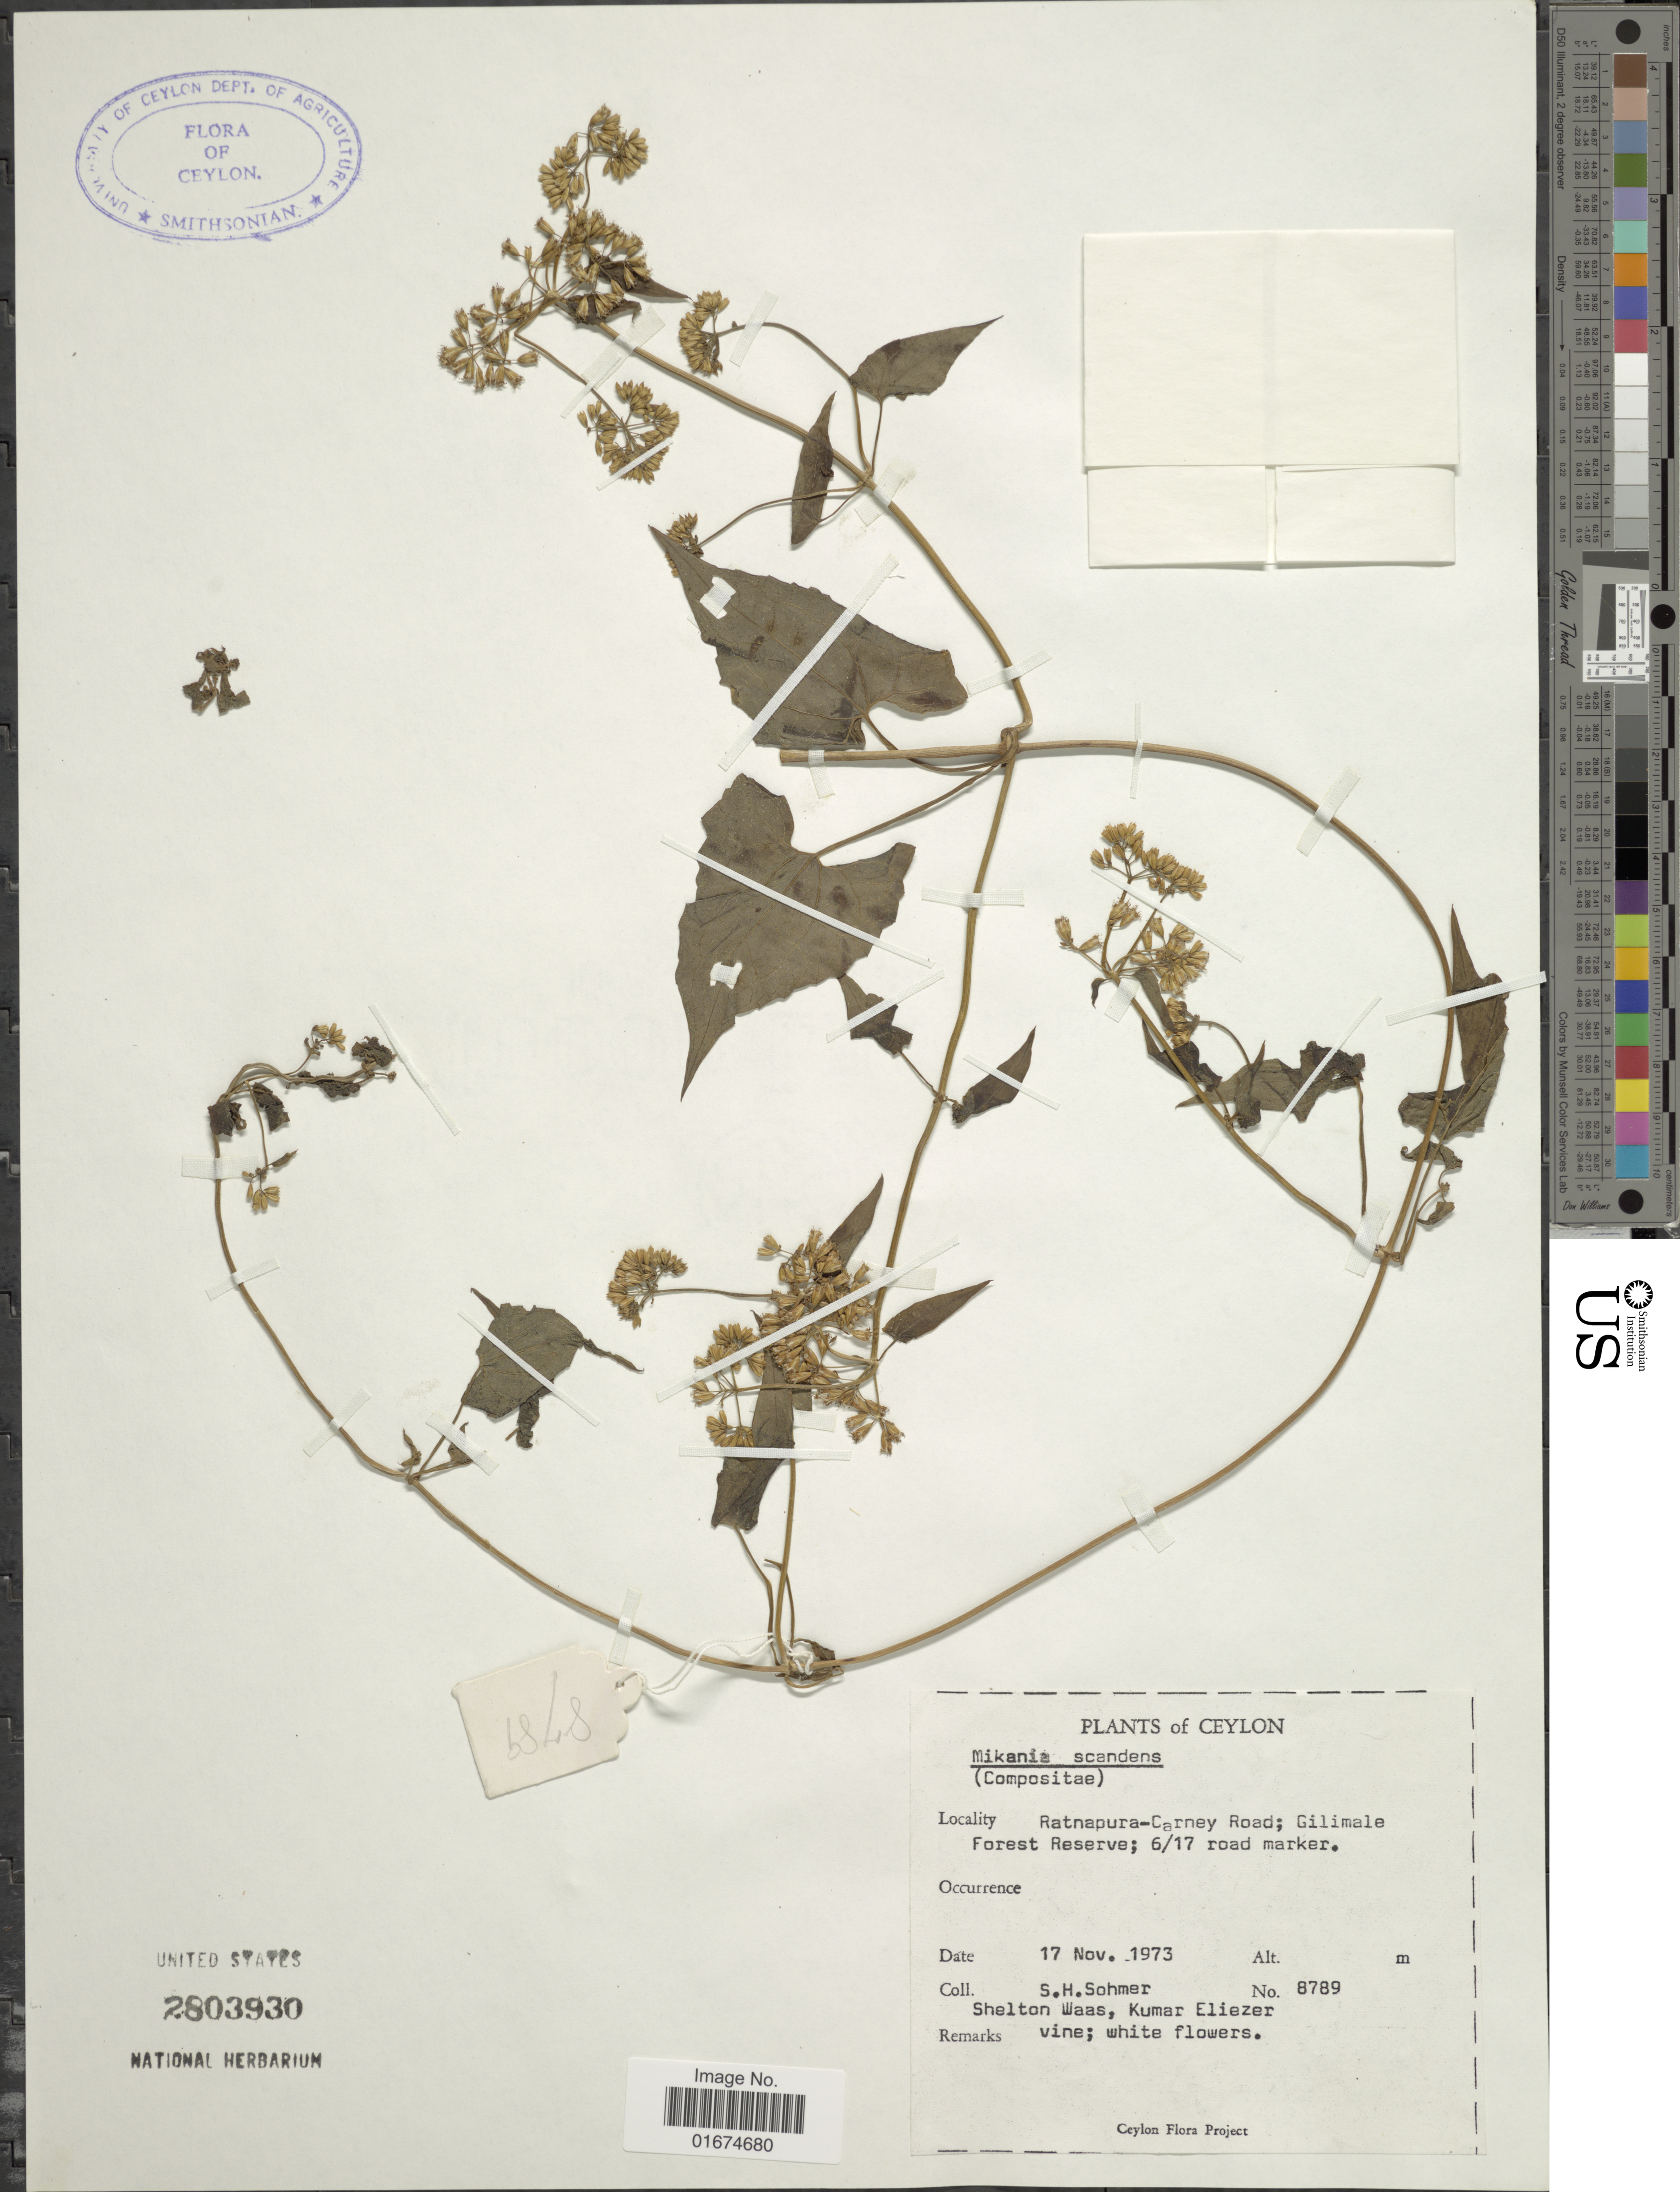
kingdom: Plantae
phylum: Tracheophyta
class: Magnoliopsida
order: Asterales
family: Asteraceae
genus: Mikania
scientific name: Mikania micrantha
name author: Kunth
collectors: S. H. Sohmer, S. Waas & K. Eliezer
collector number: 8789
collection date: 1973-11-17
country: Sri Lanka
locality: Ceylon, Ratnapura-Carney Road; Gilimale Forest Reserve; 6/17 road marker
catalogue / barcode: US 2803930